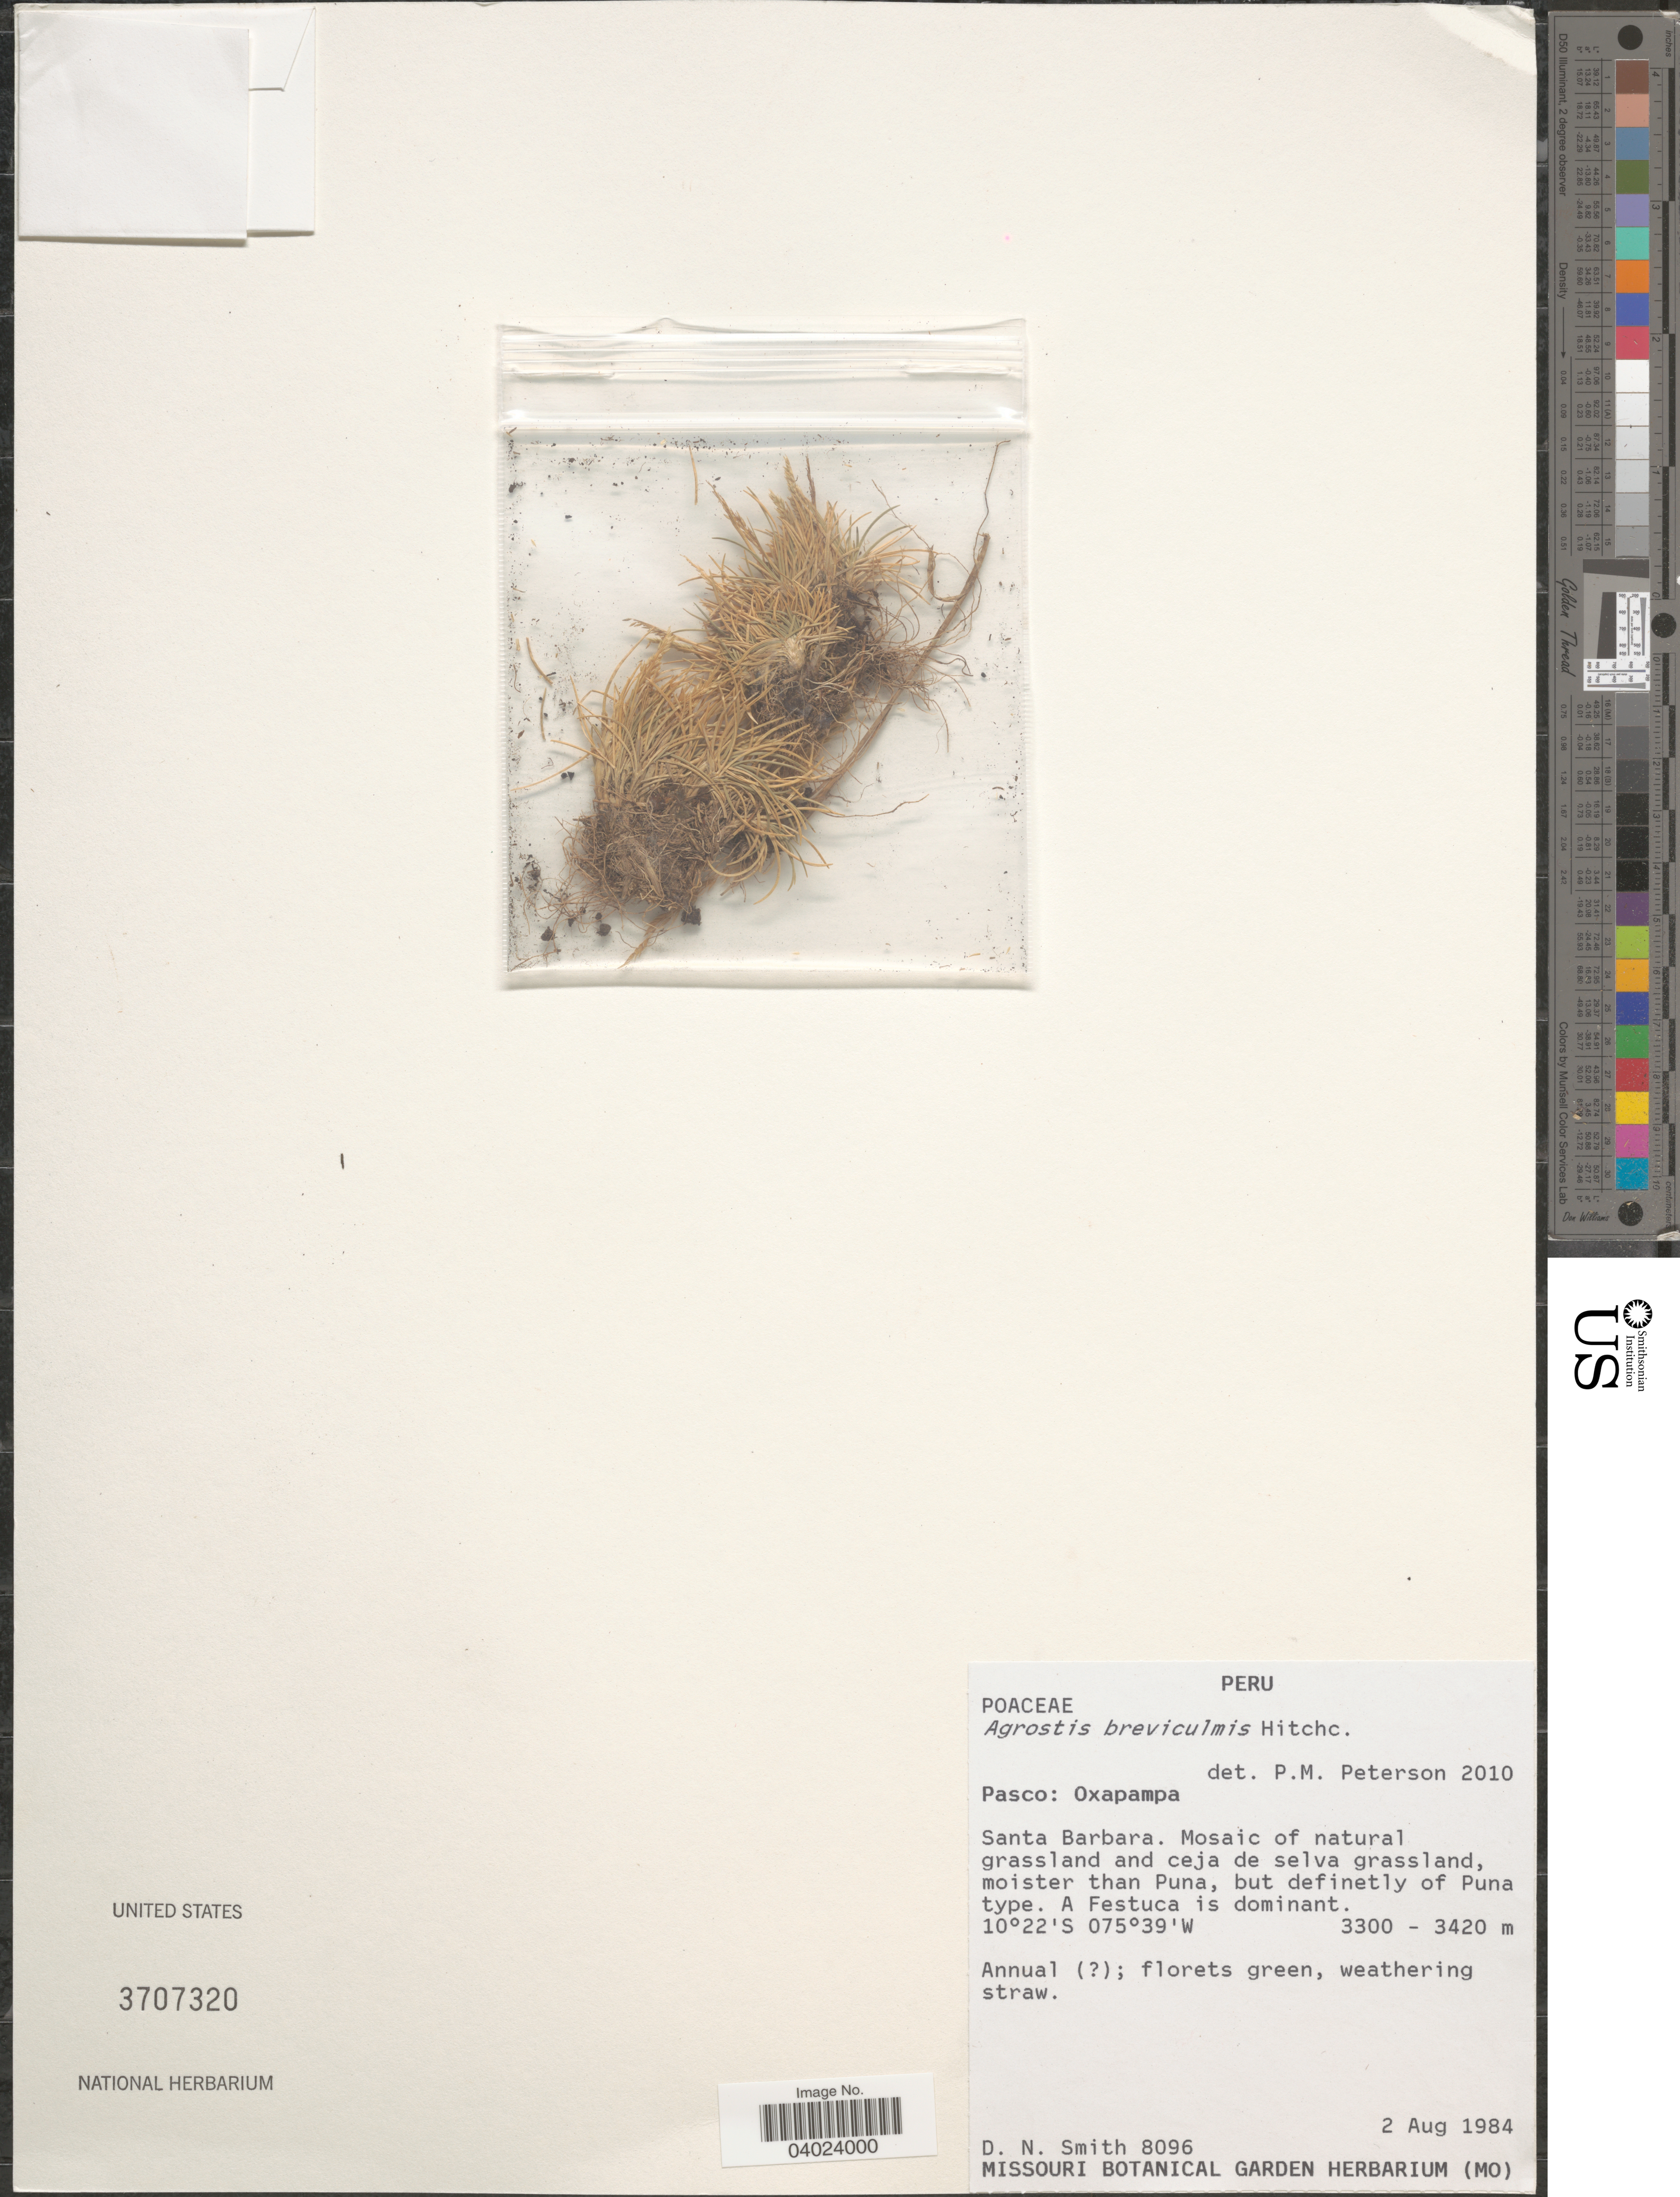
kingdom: Plantae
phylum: Tracheophyta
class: Liliopsida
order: Poales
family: Poaceae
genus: Agrostis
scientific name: Agrostis breviculmis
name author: Hitchc.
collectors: D. Smith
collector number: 8096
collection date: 1984-08-02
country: Peru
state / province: Pasco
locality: Oxapampa. Santa Barbara.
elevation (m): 3300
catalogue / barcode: US 3707320